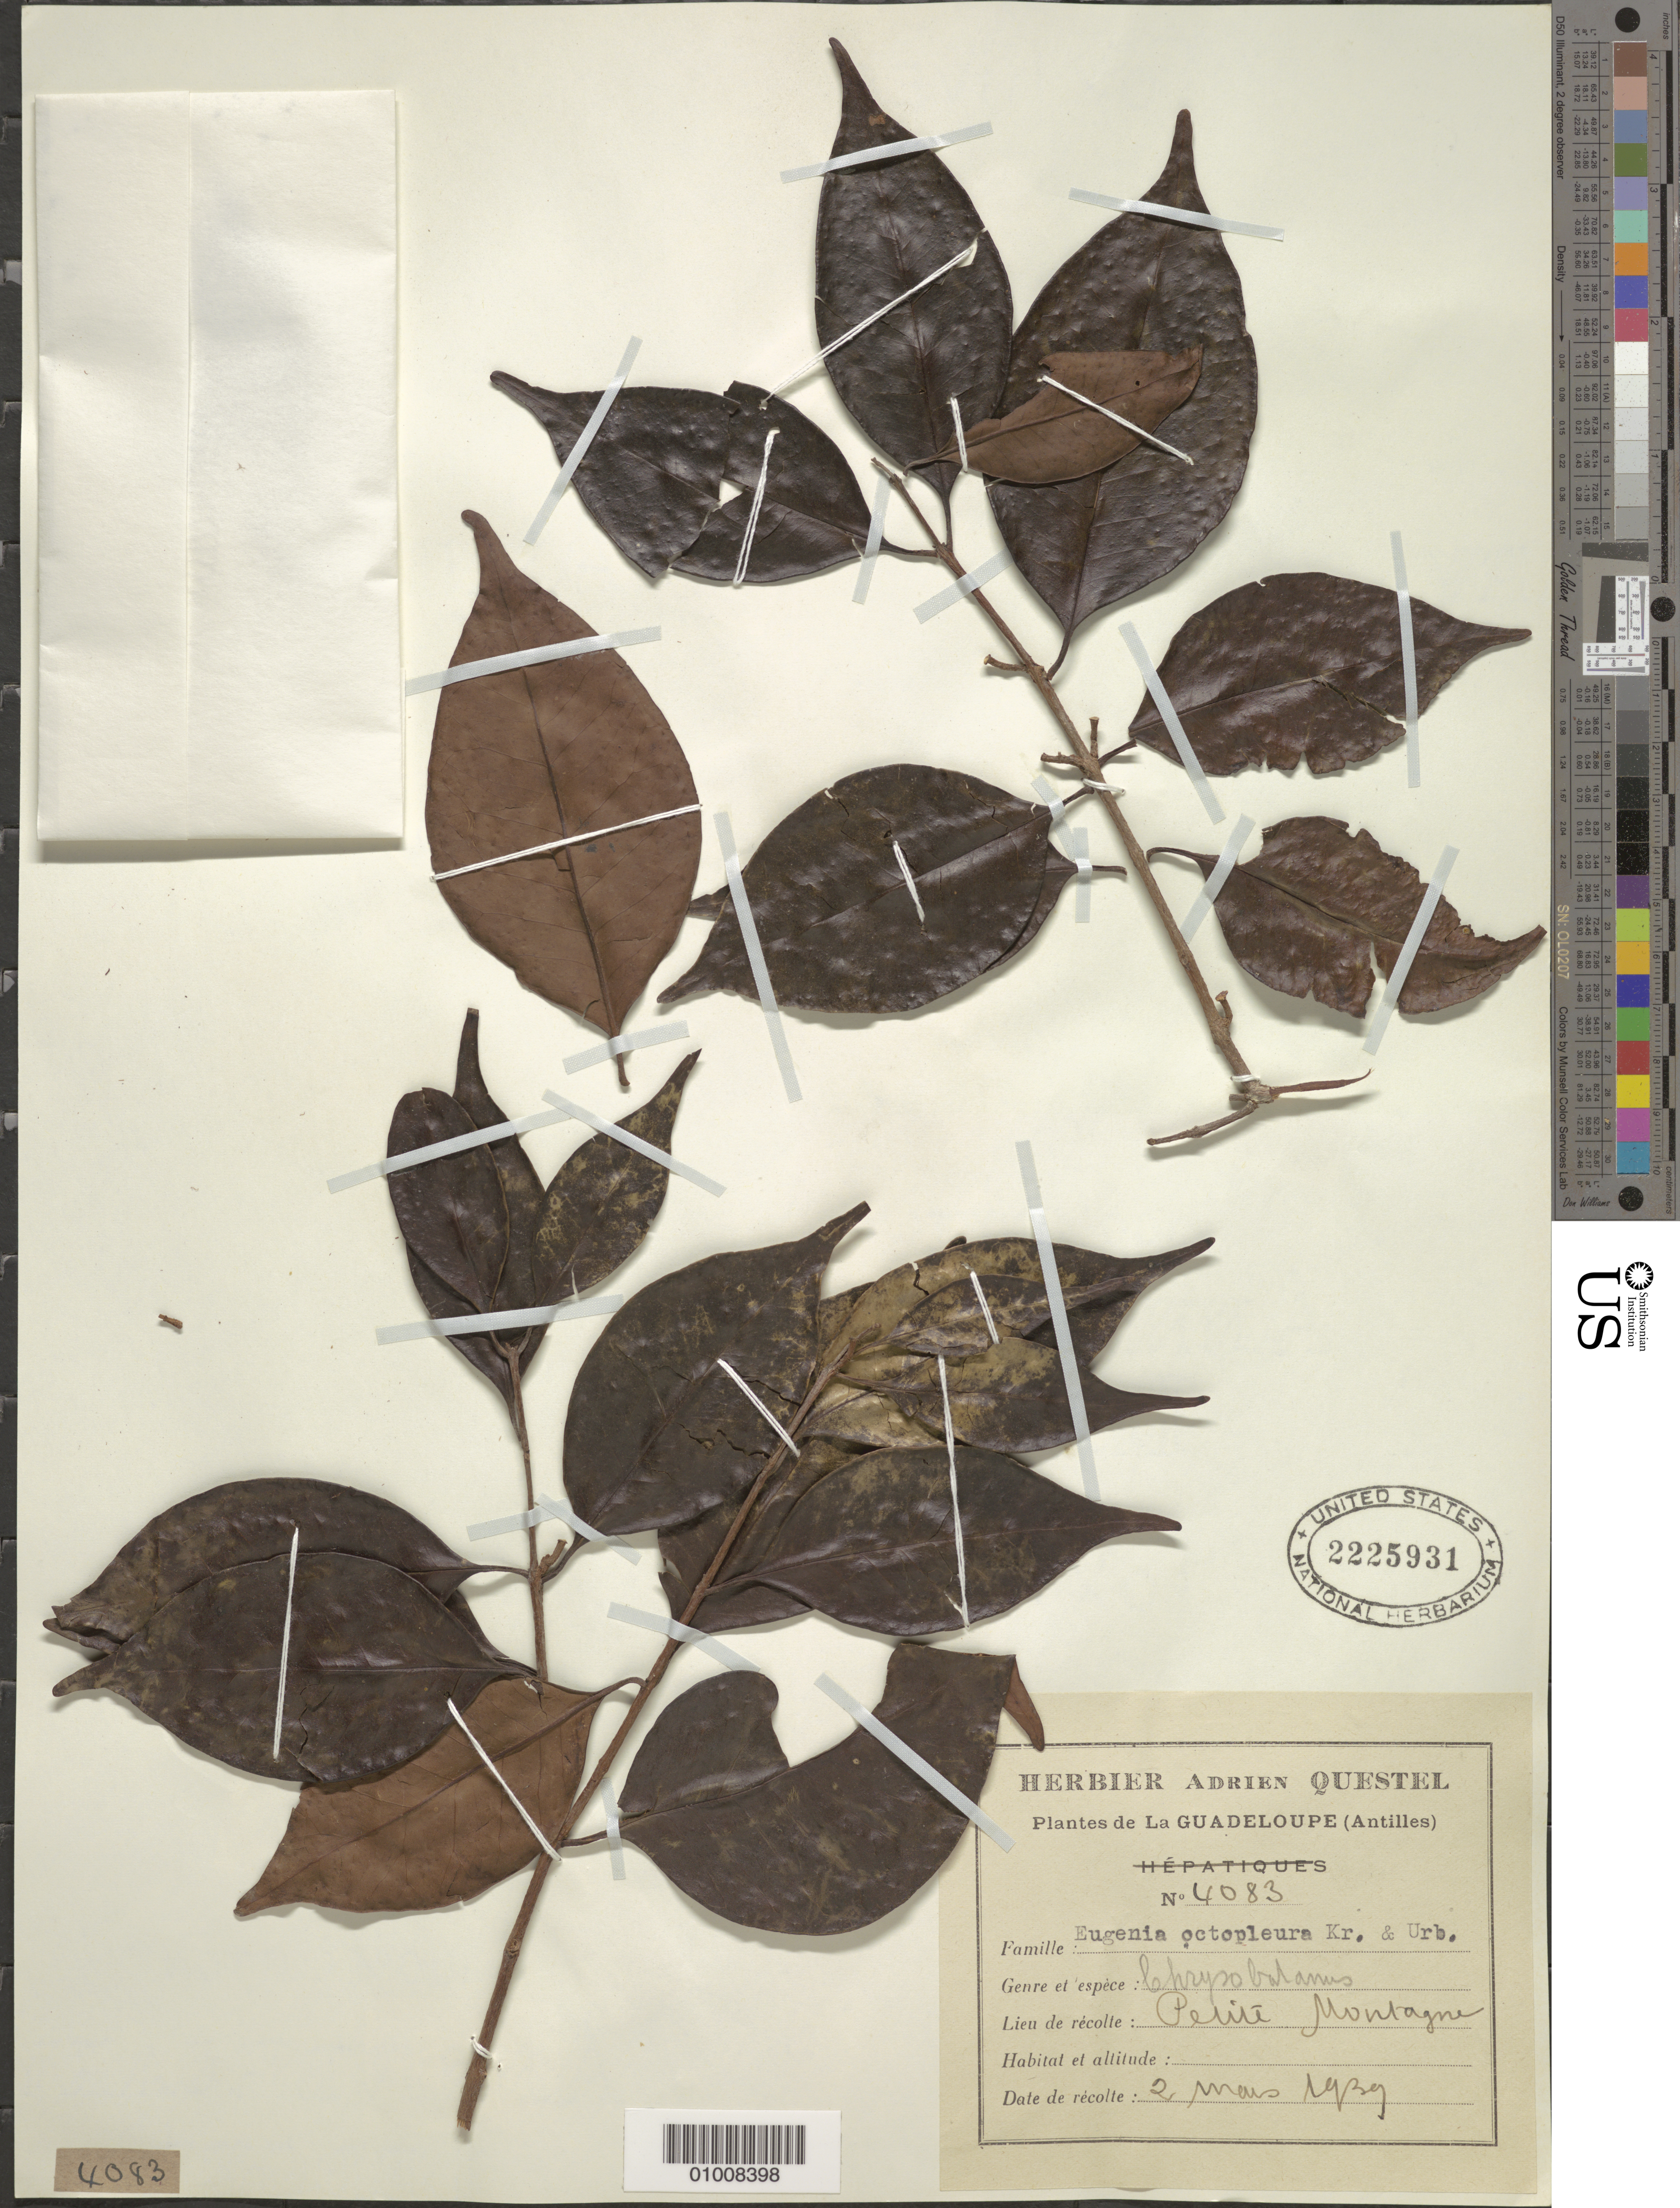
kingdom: Plantae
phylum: Tracheophyta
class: Magnoliopsida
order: Myrtales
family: Myrtaceae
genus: Eugenia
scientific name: Eugenia octopleura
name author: Krug & Urb.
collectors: A. Questel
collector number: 4083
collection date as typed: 02 Mar 1939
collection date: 1939-03-02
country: Dominica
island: Dominica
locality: Petite Montagne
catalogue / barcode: US 2225931